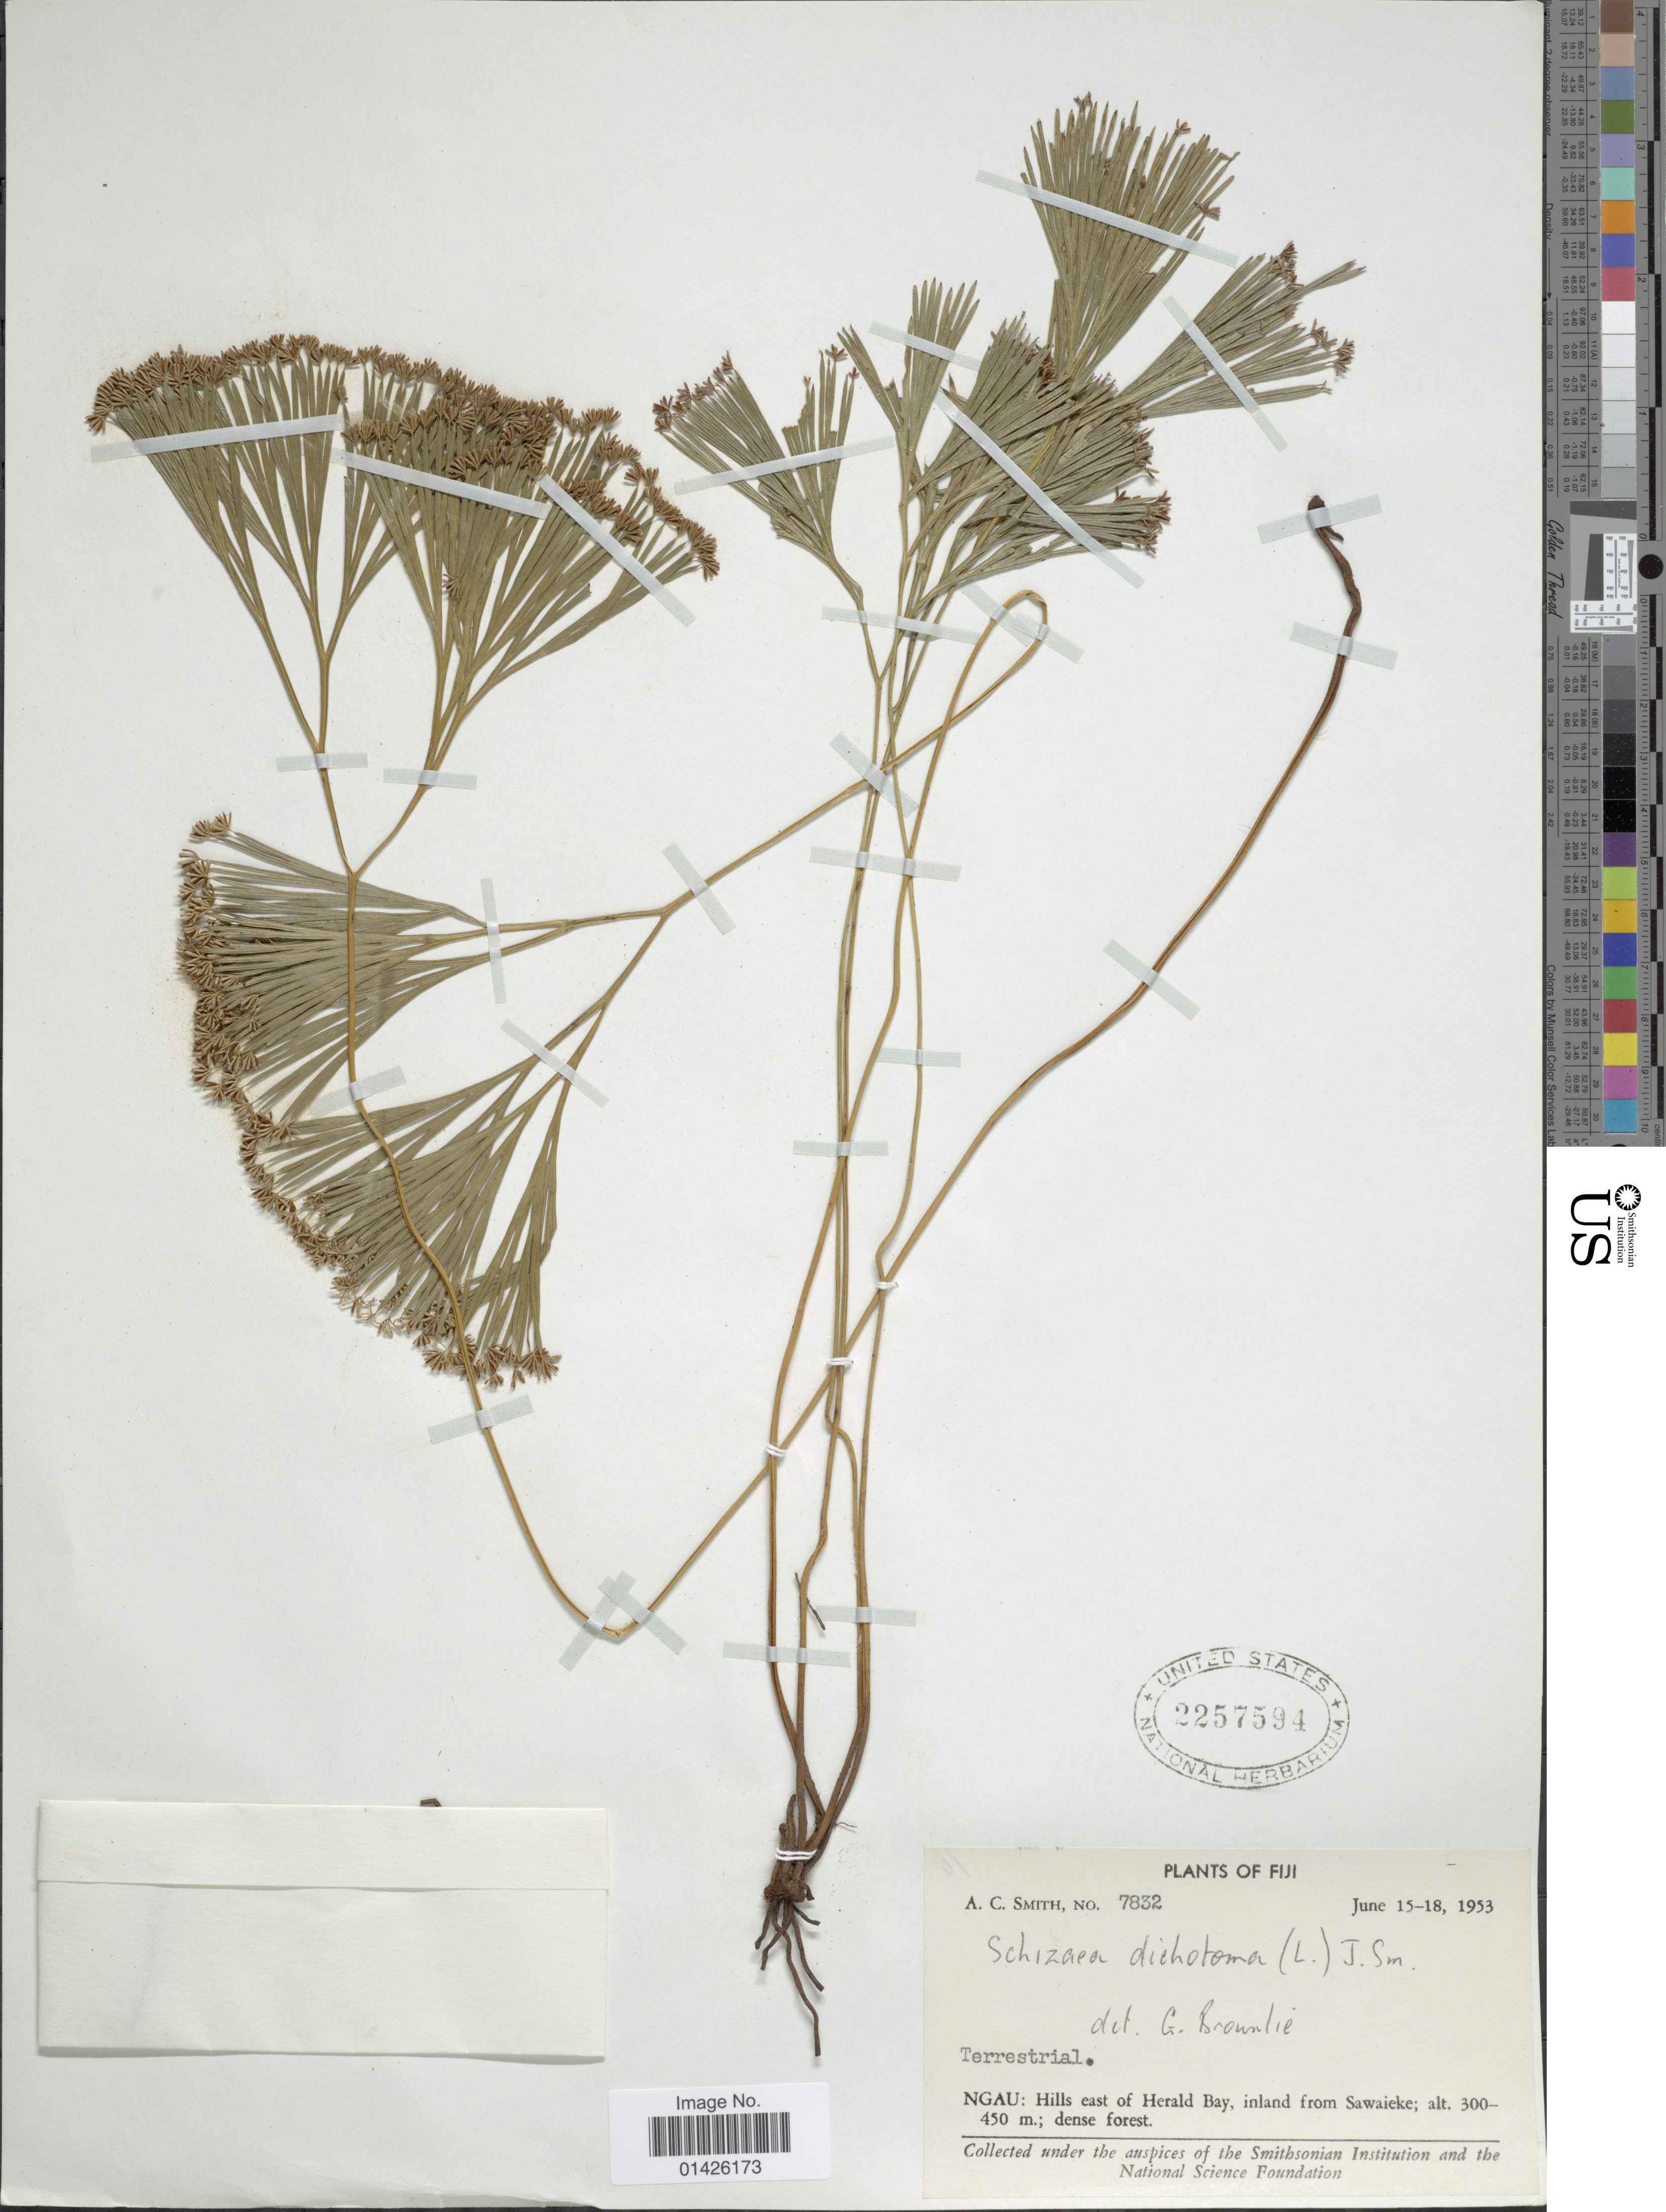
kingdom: Plantae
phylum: Tracheophyta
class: Polypodiopsida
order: Schizaeales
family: Schizaeaceae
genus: Schizaea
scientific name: Schizaea dichotoma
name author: (L.) J. Sm.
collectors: A. C. Smith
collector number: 7832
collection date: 1953-06-15/1953-06-18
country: Fiji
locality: Ngau: Hills east of Herald Bay, inland from Sawaieke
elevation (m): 300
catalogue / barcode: US 2257594